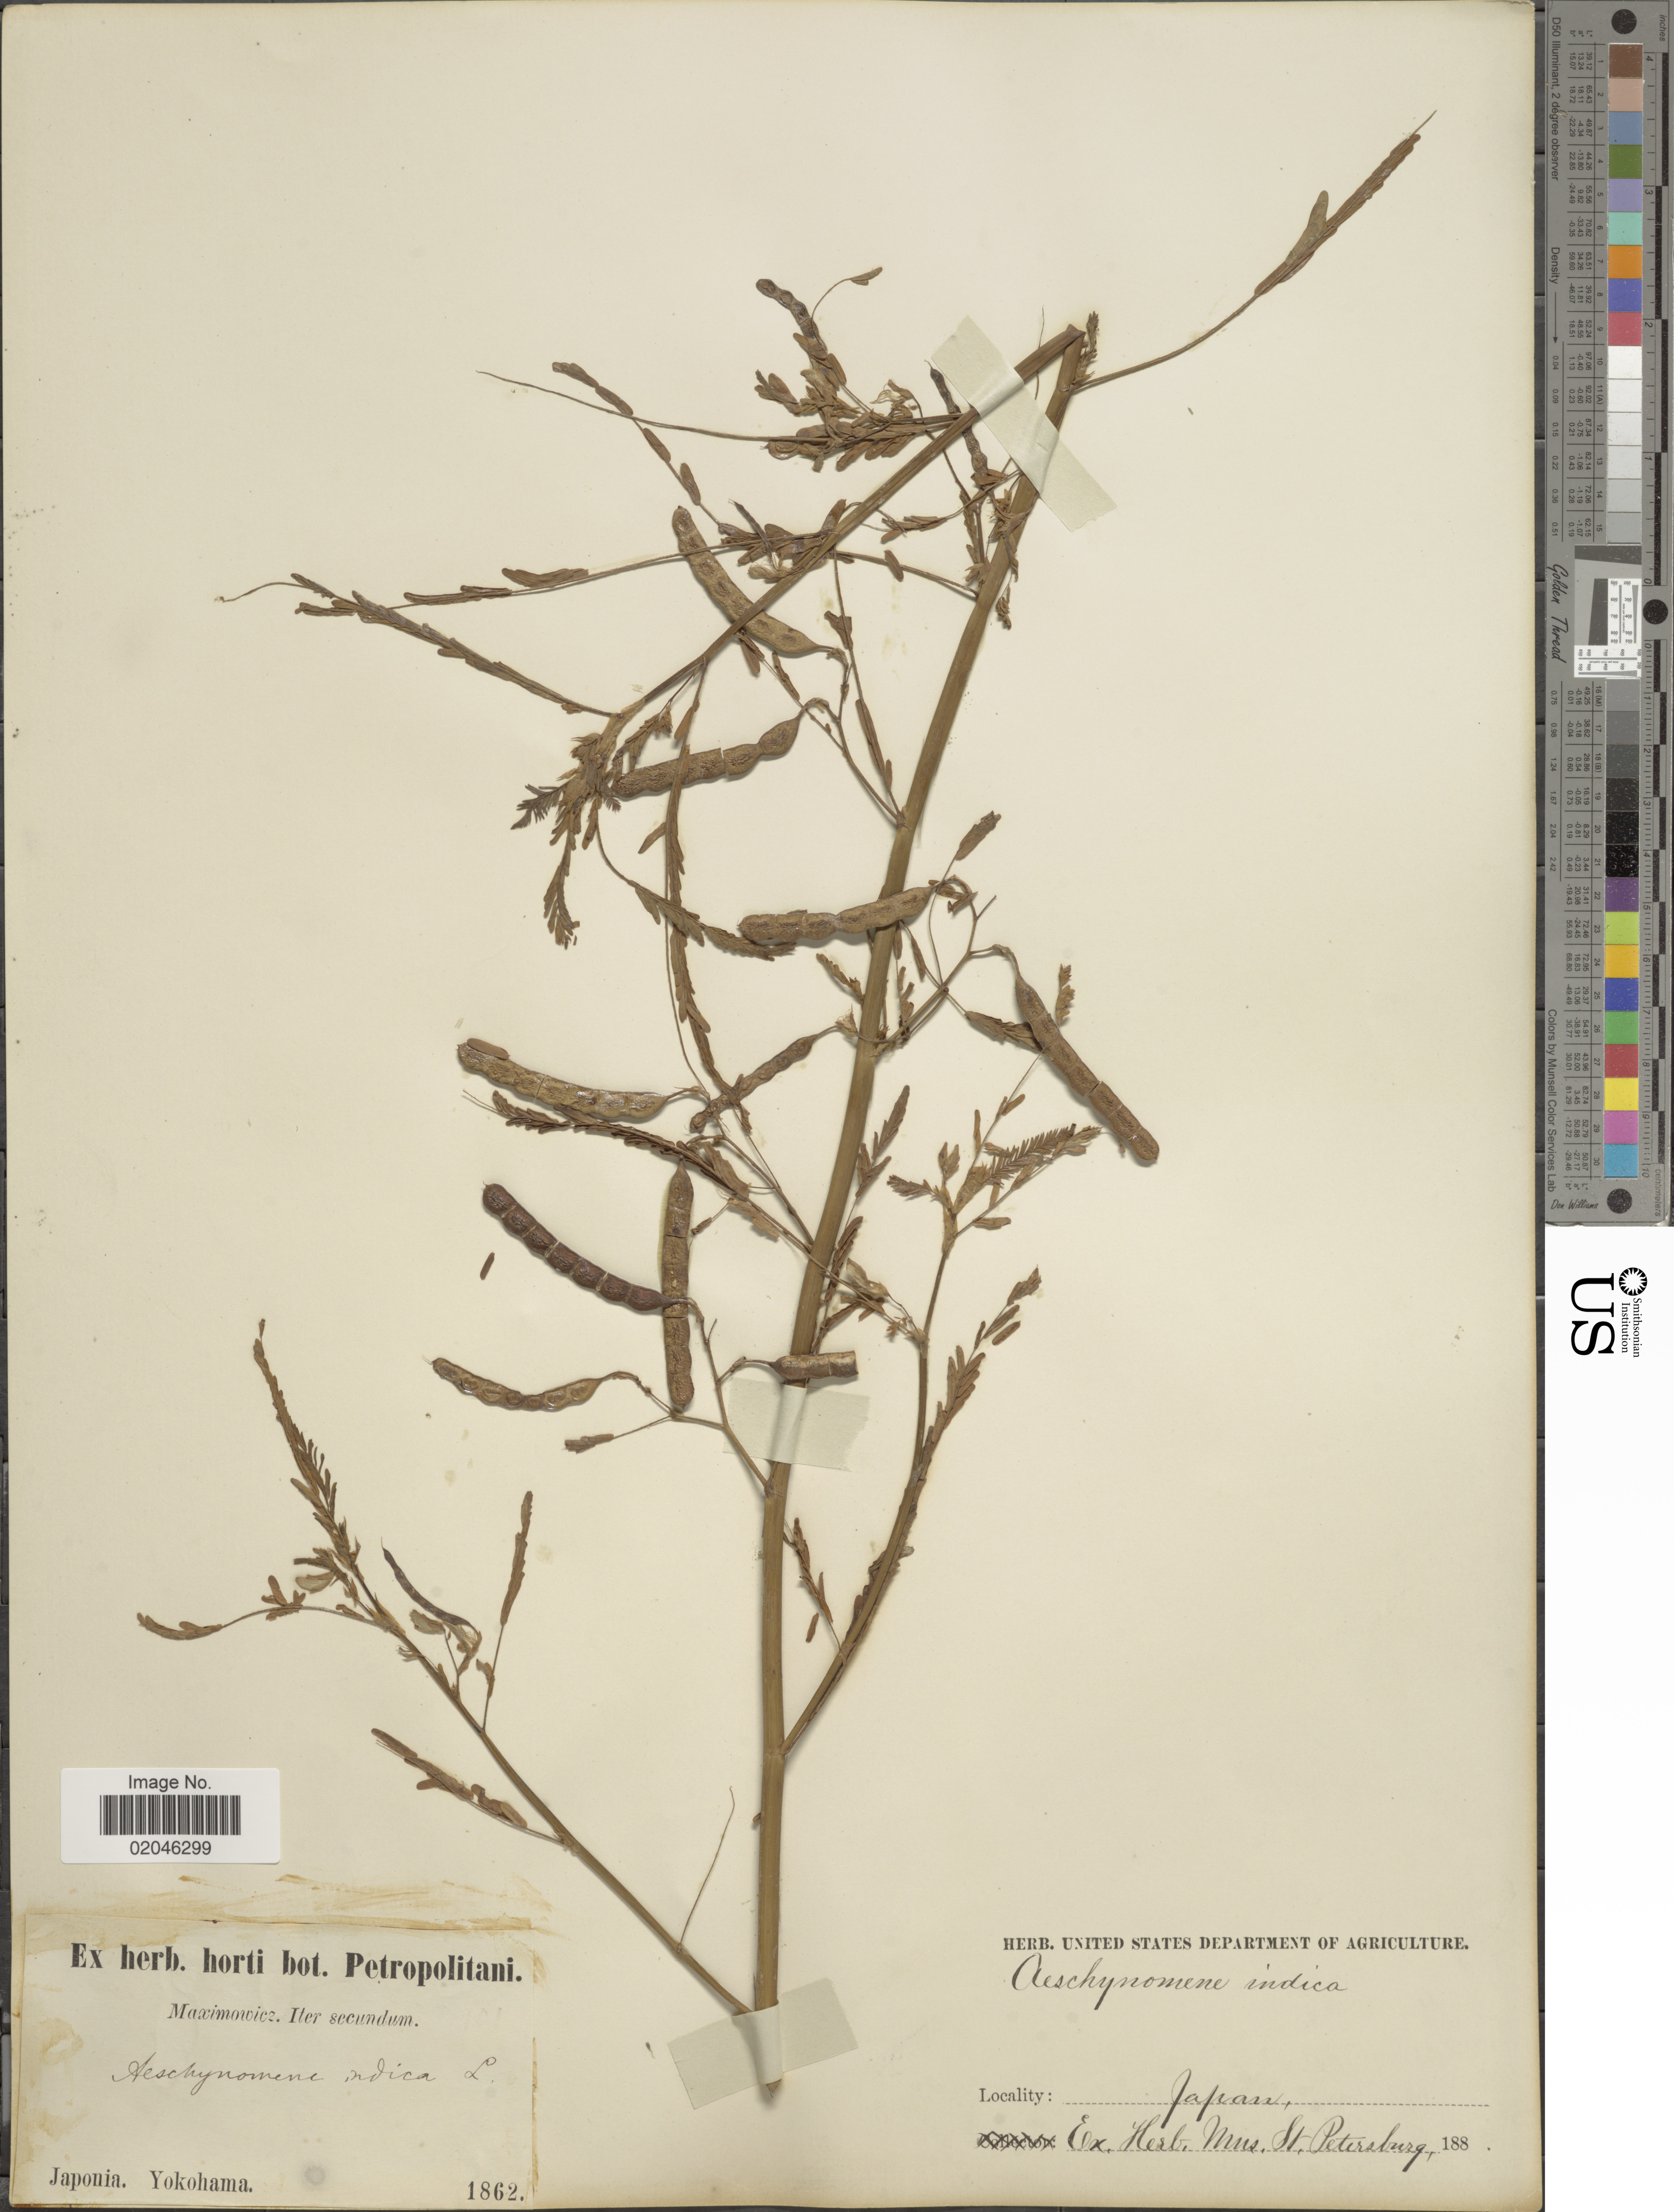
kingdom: Plantae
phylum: Tracheophyta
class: Magnoliopsida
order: Fabales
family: Fabaceae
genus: Aeschynomene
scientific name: Aeschynomene indica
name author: L.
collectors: Maximowicz, --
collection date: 1862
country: Japan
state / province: Kanagawa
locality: Japonia, Yokohama.